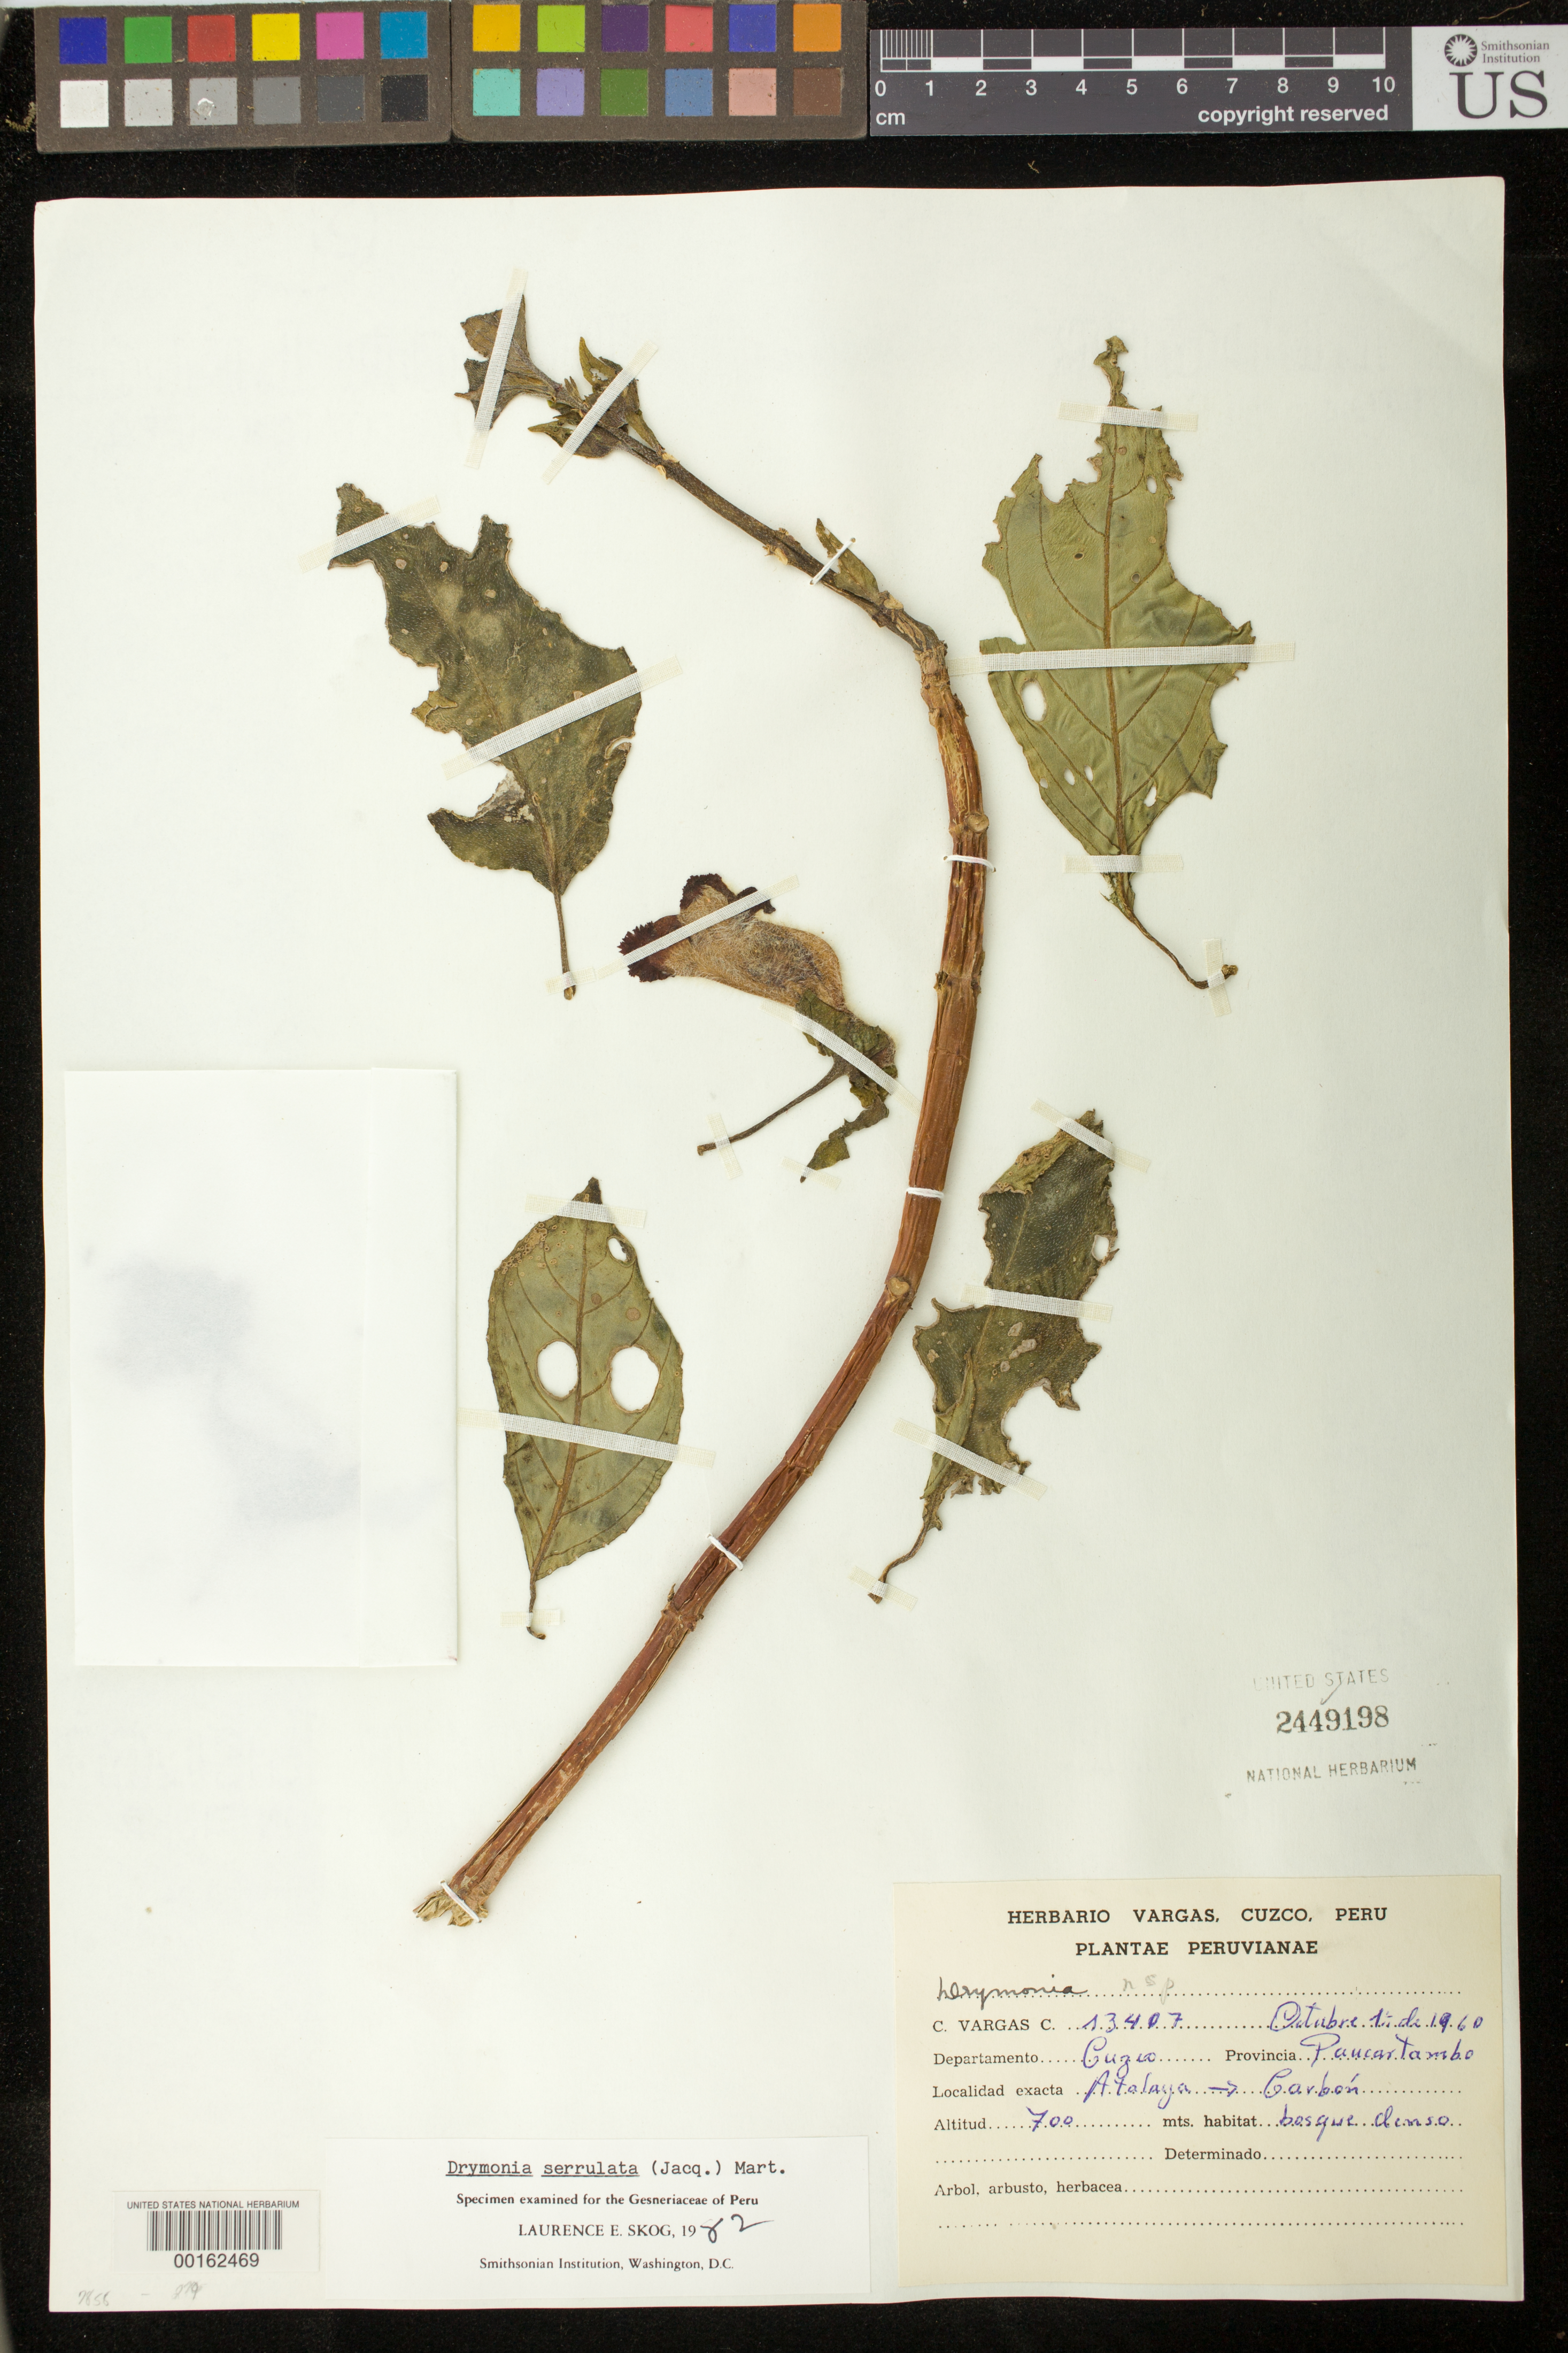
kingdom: Plantae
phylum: Tracheophyta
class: Magnoliopsida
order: Lamiales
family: Gesneriaceae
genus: Drymonia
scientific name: Drymonia serrulata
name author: (Jacq.) Mart.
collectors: C. Vargas C.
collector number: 13407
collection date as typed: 01 Oct 1960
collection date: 1960-10-01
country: Peru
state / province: Cusco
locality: Paucartambo, Atalaya -- Carbon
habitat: Dense forest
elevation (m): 700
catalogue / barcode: US 2449198